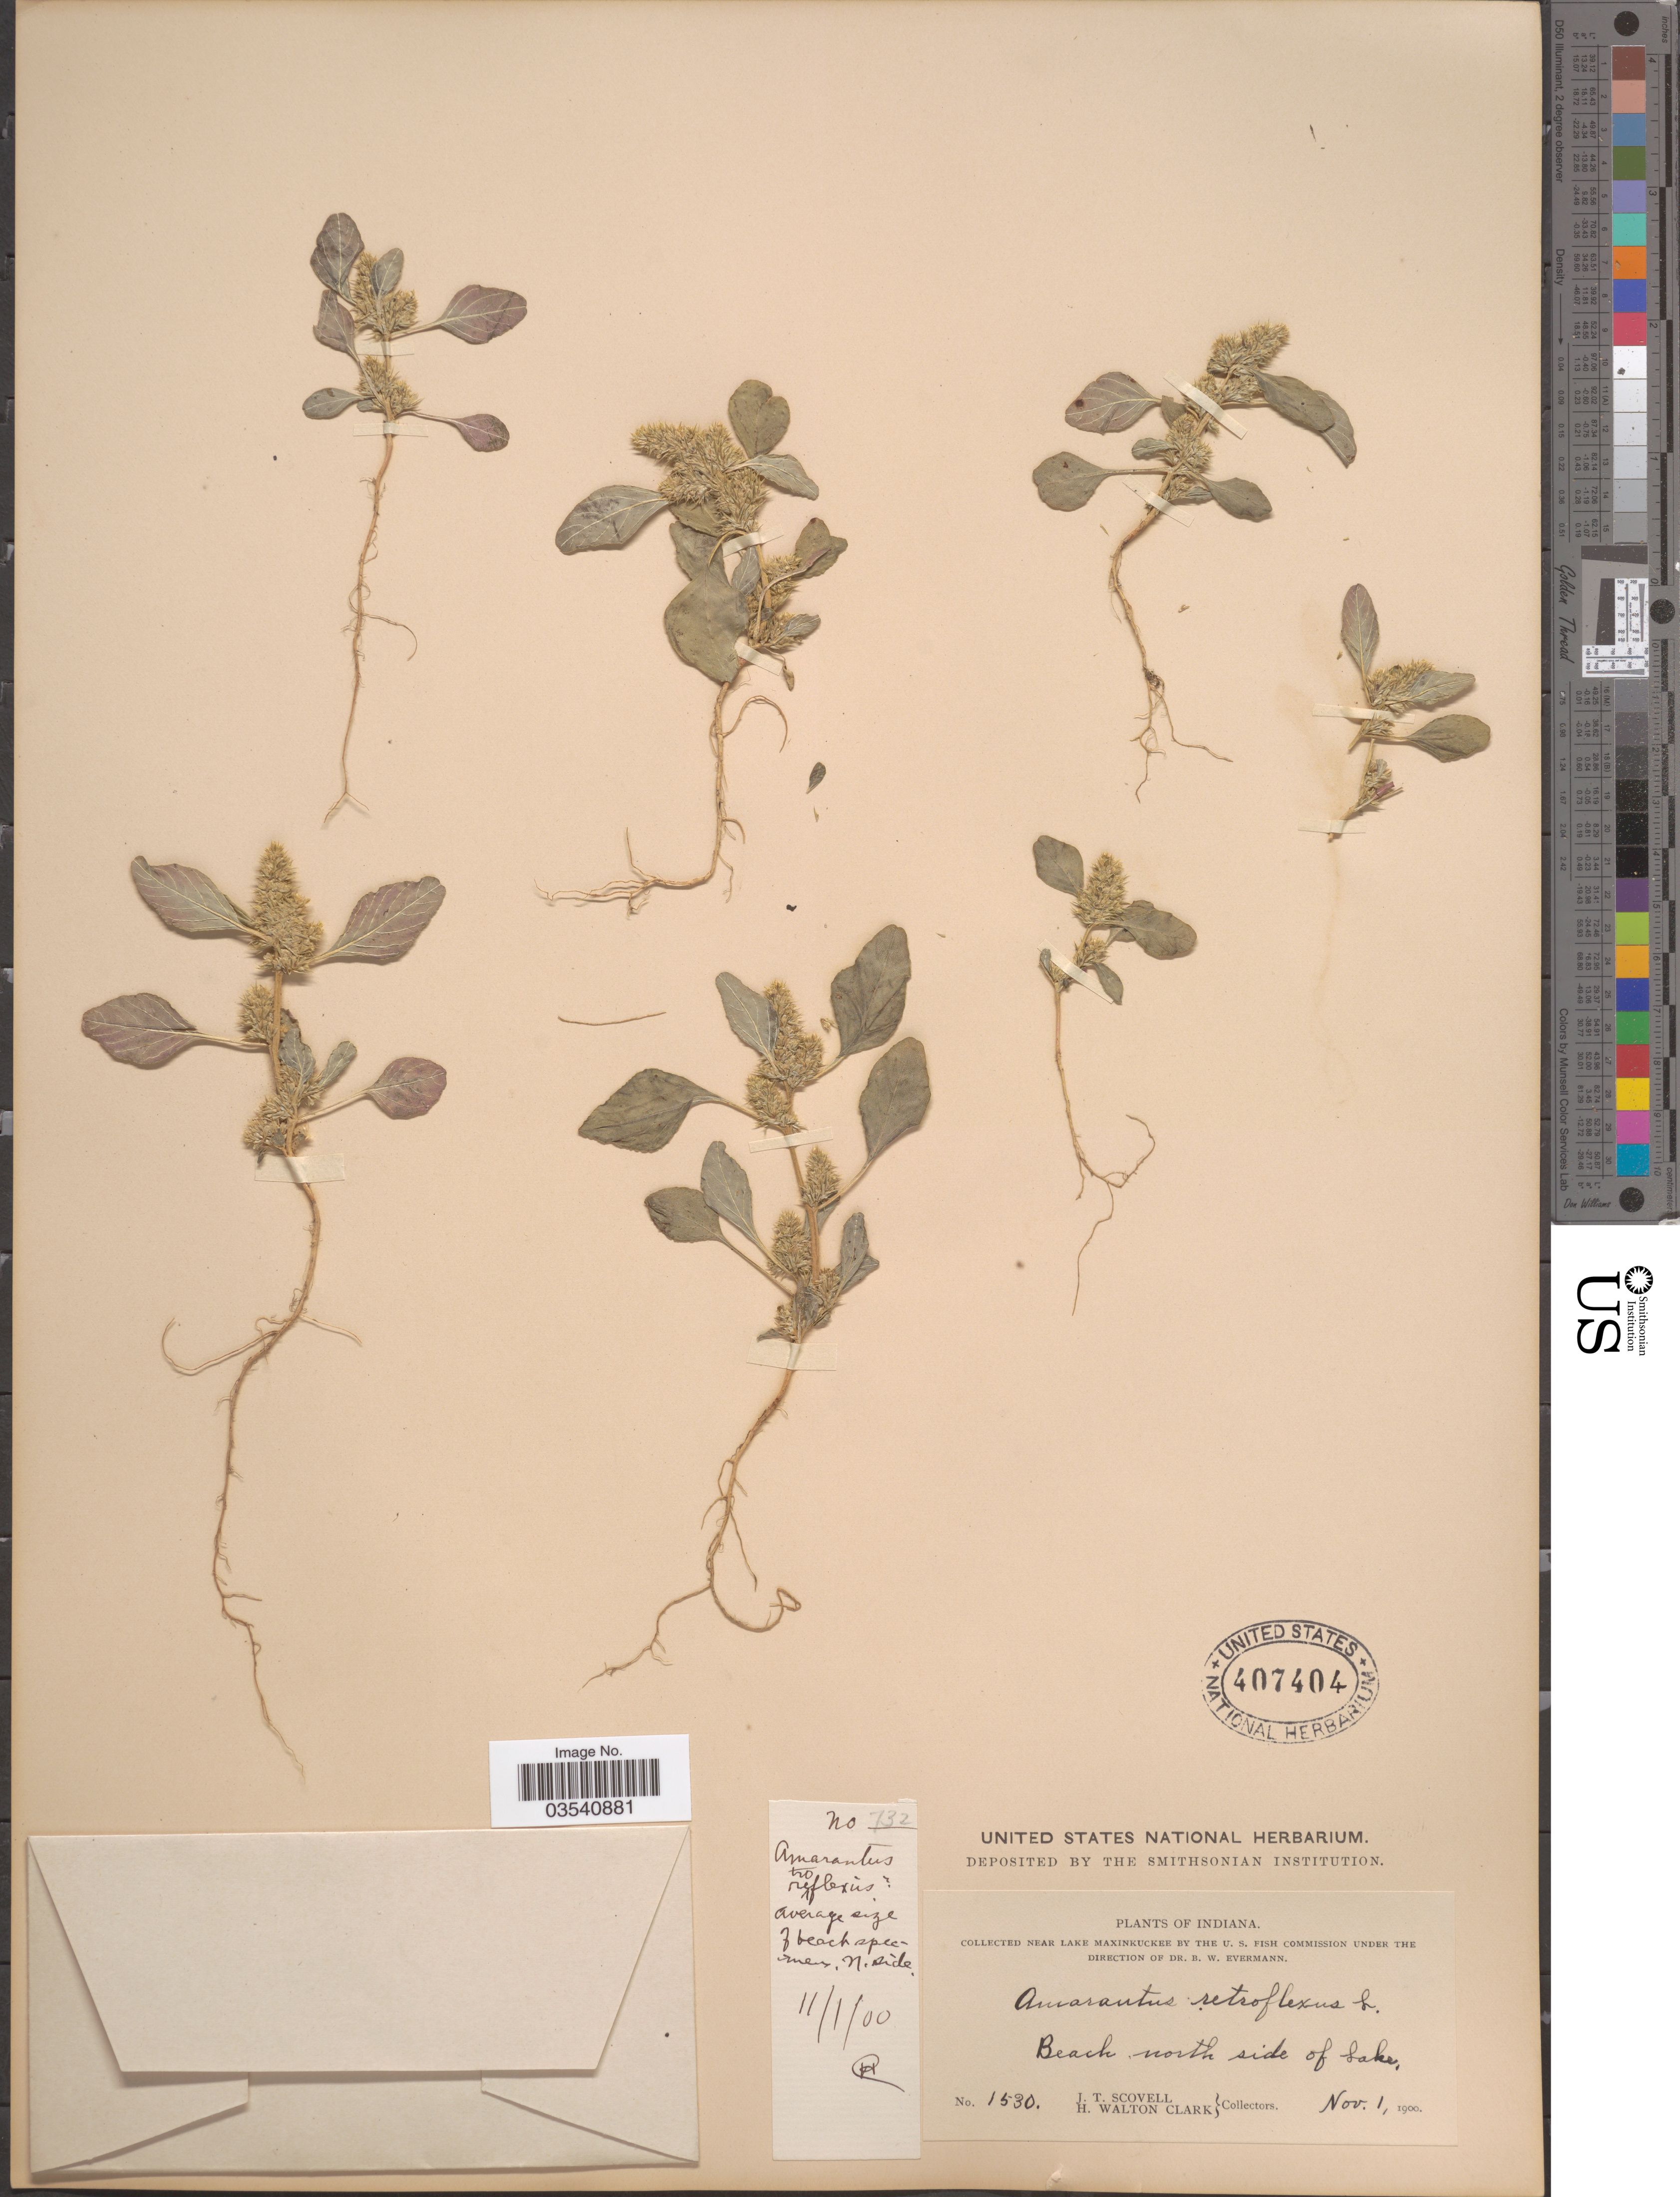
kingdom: Plantae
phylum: Tracheophyta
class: Magnoliopsida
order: Caryophyllales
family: Amaranthaceae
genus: Amaranthus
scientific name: Amaranthus retroflexus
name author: L.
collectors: J. T. Scovell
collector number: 1530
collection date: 1900-11-01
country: United States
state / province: Indiana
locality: Beach north side of Lake.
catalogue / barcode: US 407404